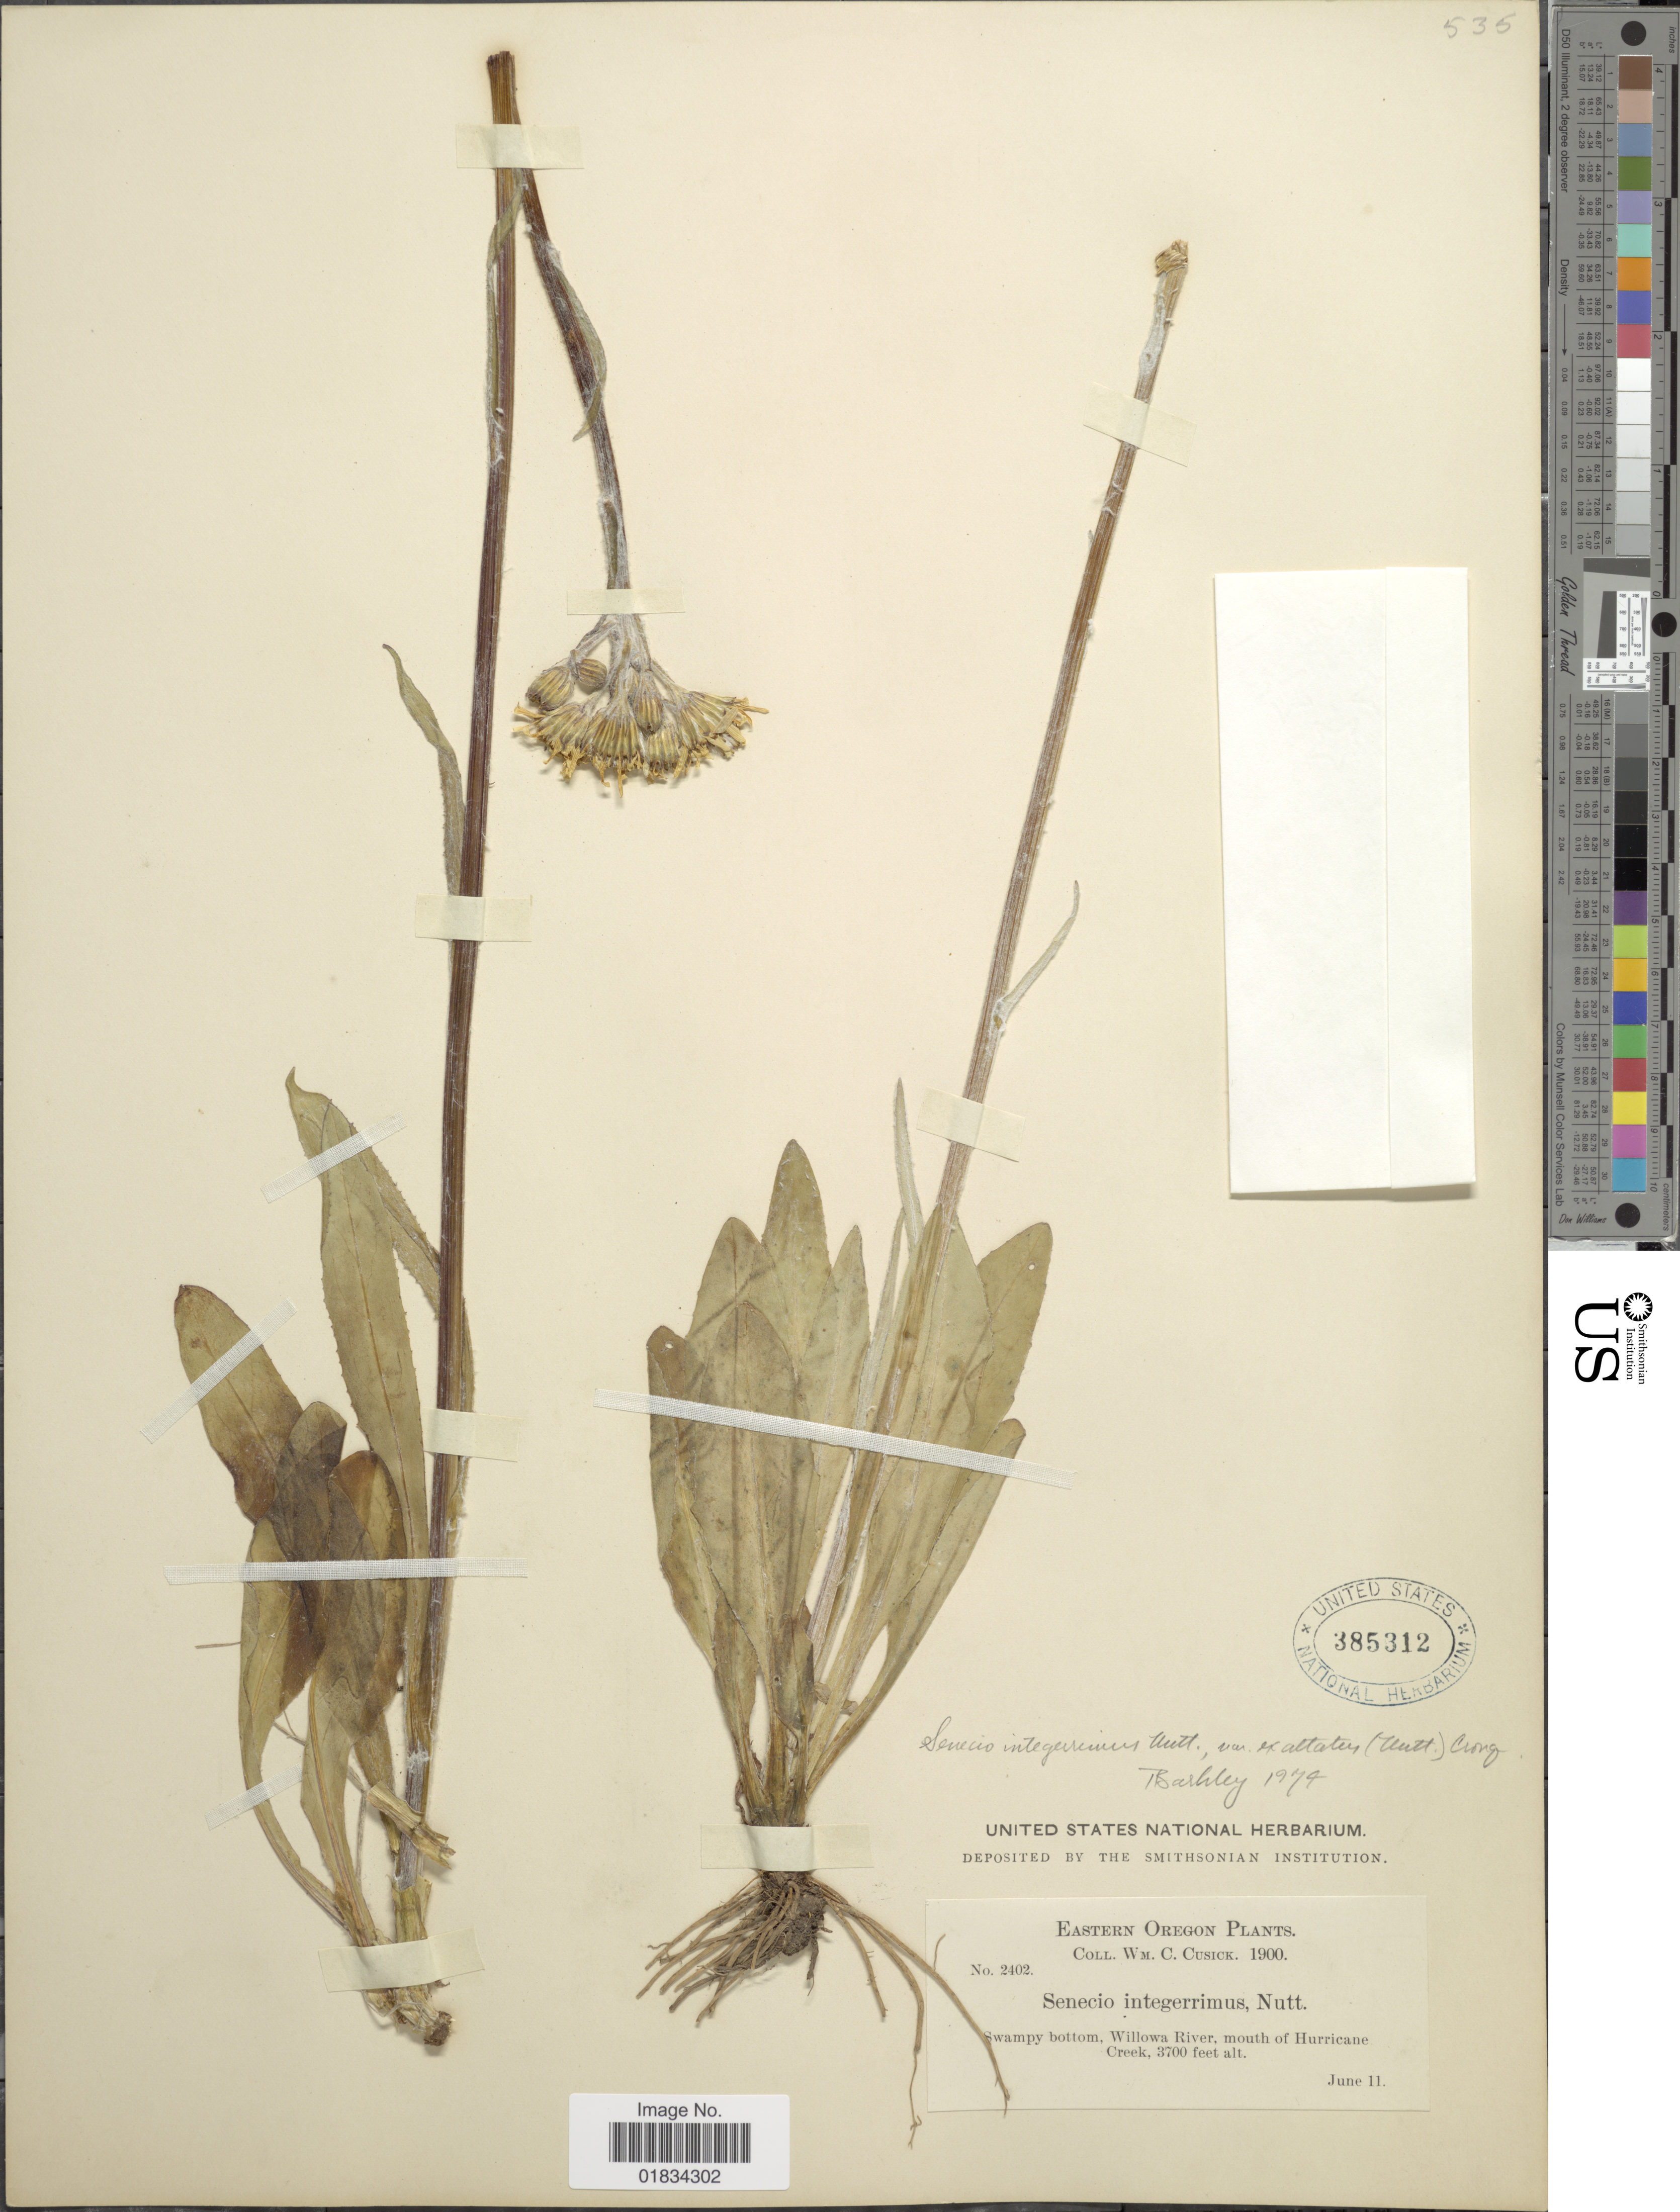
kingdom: Plantae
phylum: Tracheophyta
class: Magnoliopsida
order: Asterales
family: Asteraceae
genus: Senecio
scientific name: Senecio integerrimus var. exaltatus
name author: (Nutt.) Cronq.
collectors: W. C. Cusick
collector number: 2402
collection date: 1900-06-11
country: United States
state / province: Oregon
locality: Eastern Oregon. Willowa River, mouth of Hurricane Creek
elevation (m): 1128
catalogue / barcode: US 385312